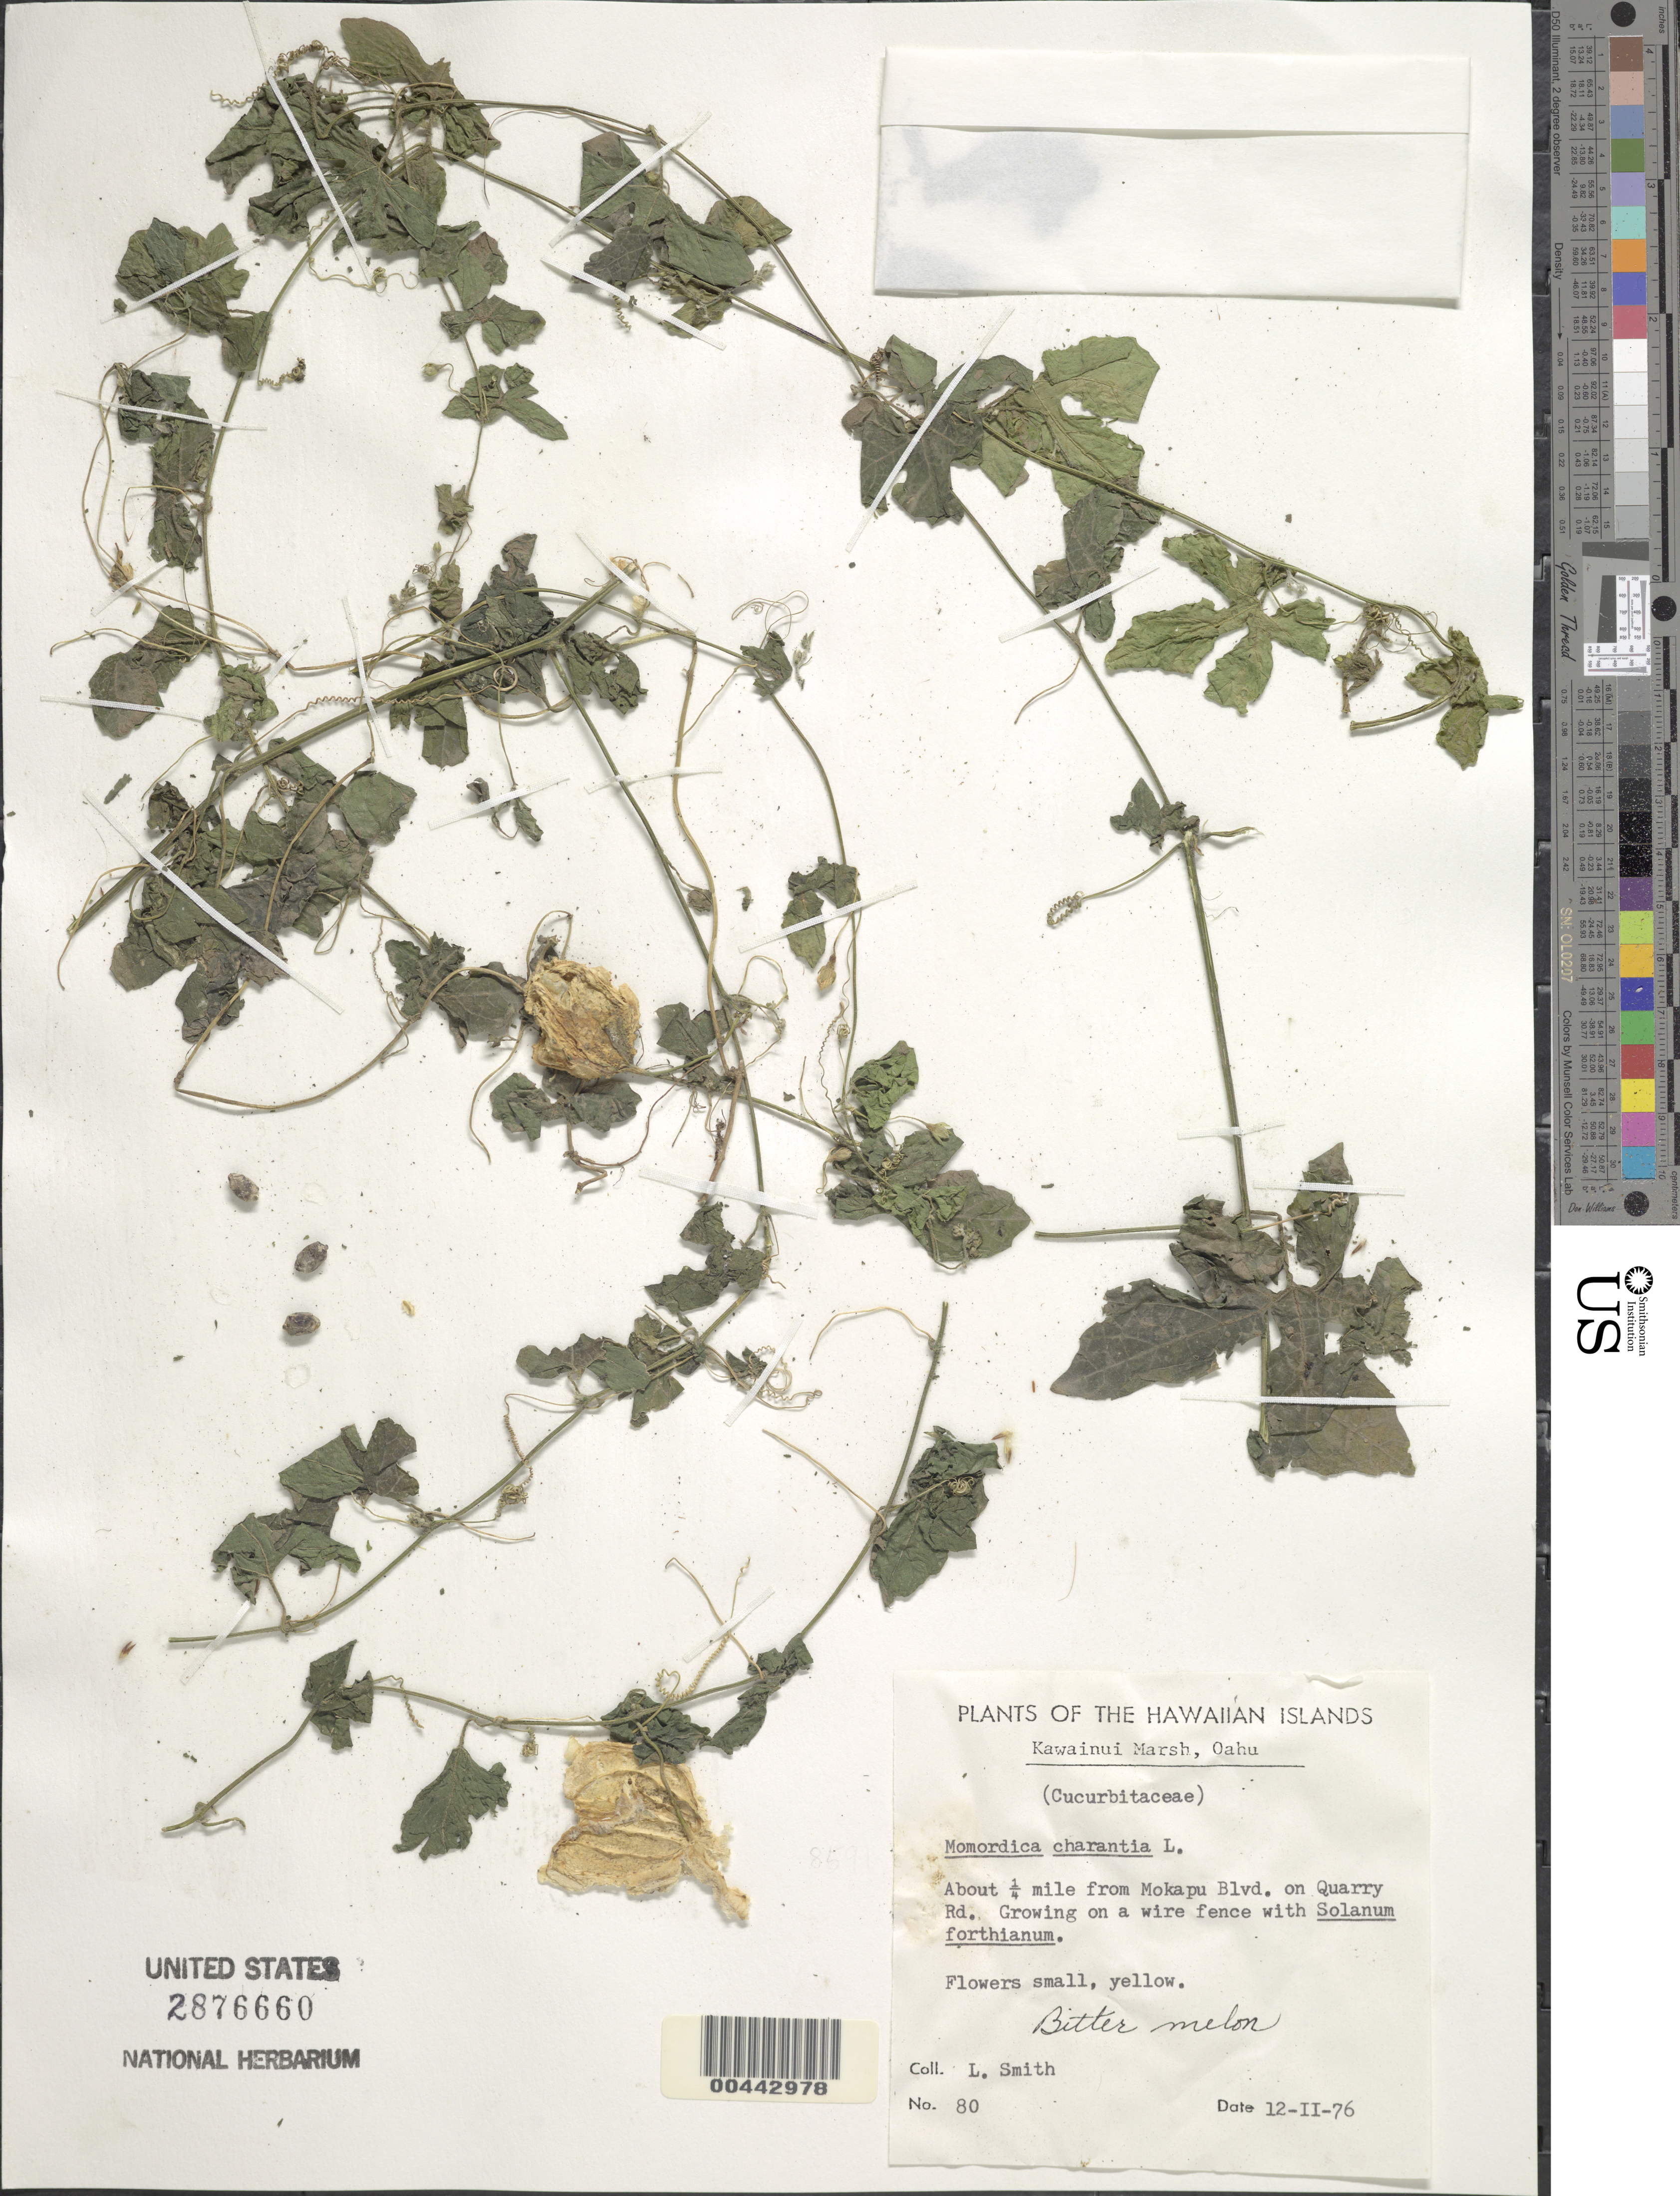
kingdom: Plantae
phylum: Tracheophyta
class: Magnoliopsida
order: Cucurbitales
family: Cucurbitaceae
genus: Momordica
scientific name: Momordica charantia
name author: L.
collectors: L. Smith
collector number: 80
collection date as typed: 12 Feb 1976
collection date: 1976-02-12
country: United States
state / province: Hawaii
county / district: Honolulu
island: Oahu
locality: Kawainui Marsh, about 0.25 mile from Mokapu Blvd. on Quarry Rd.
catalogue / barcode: US 2876660